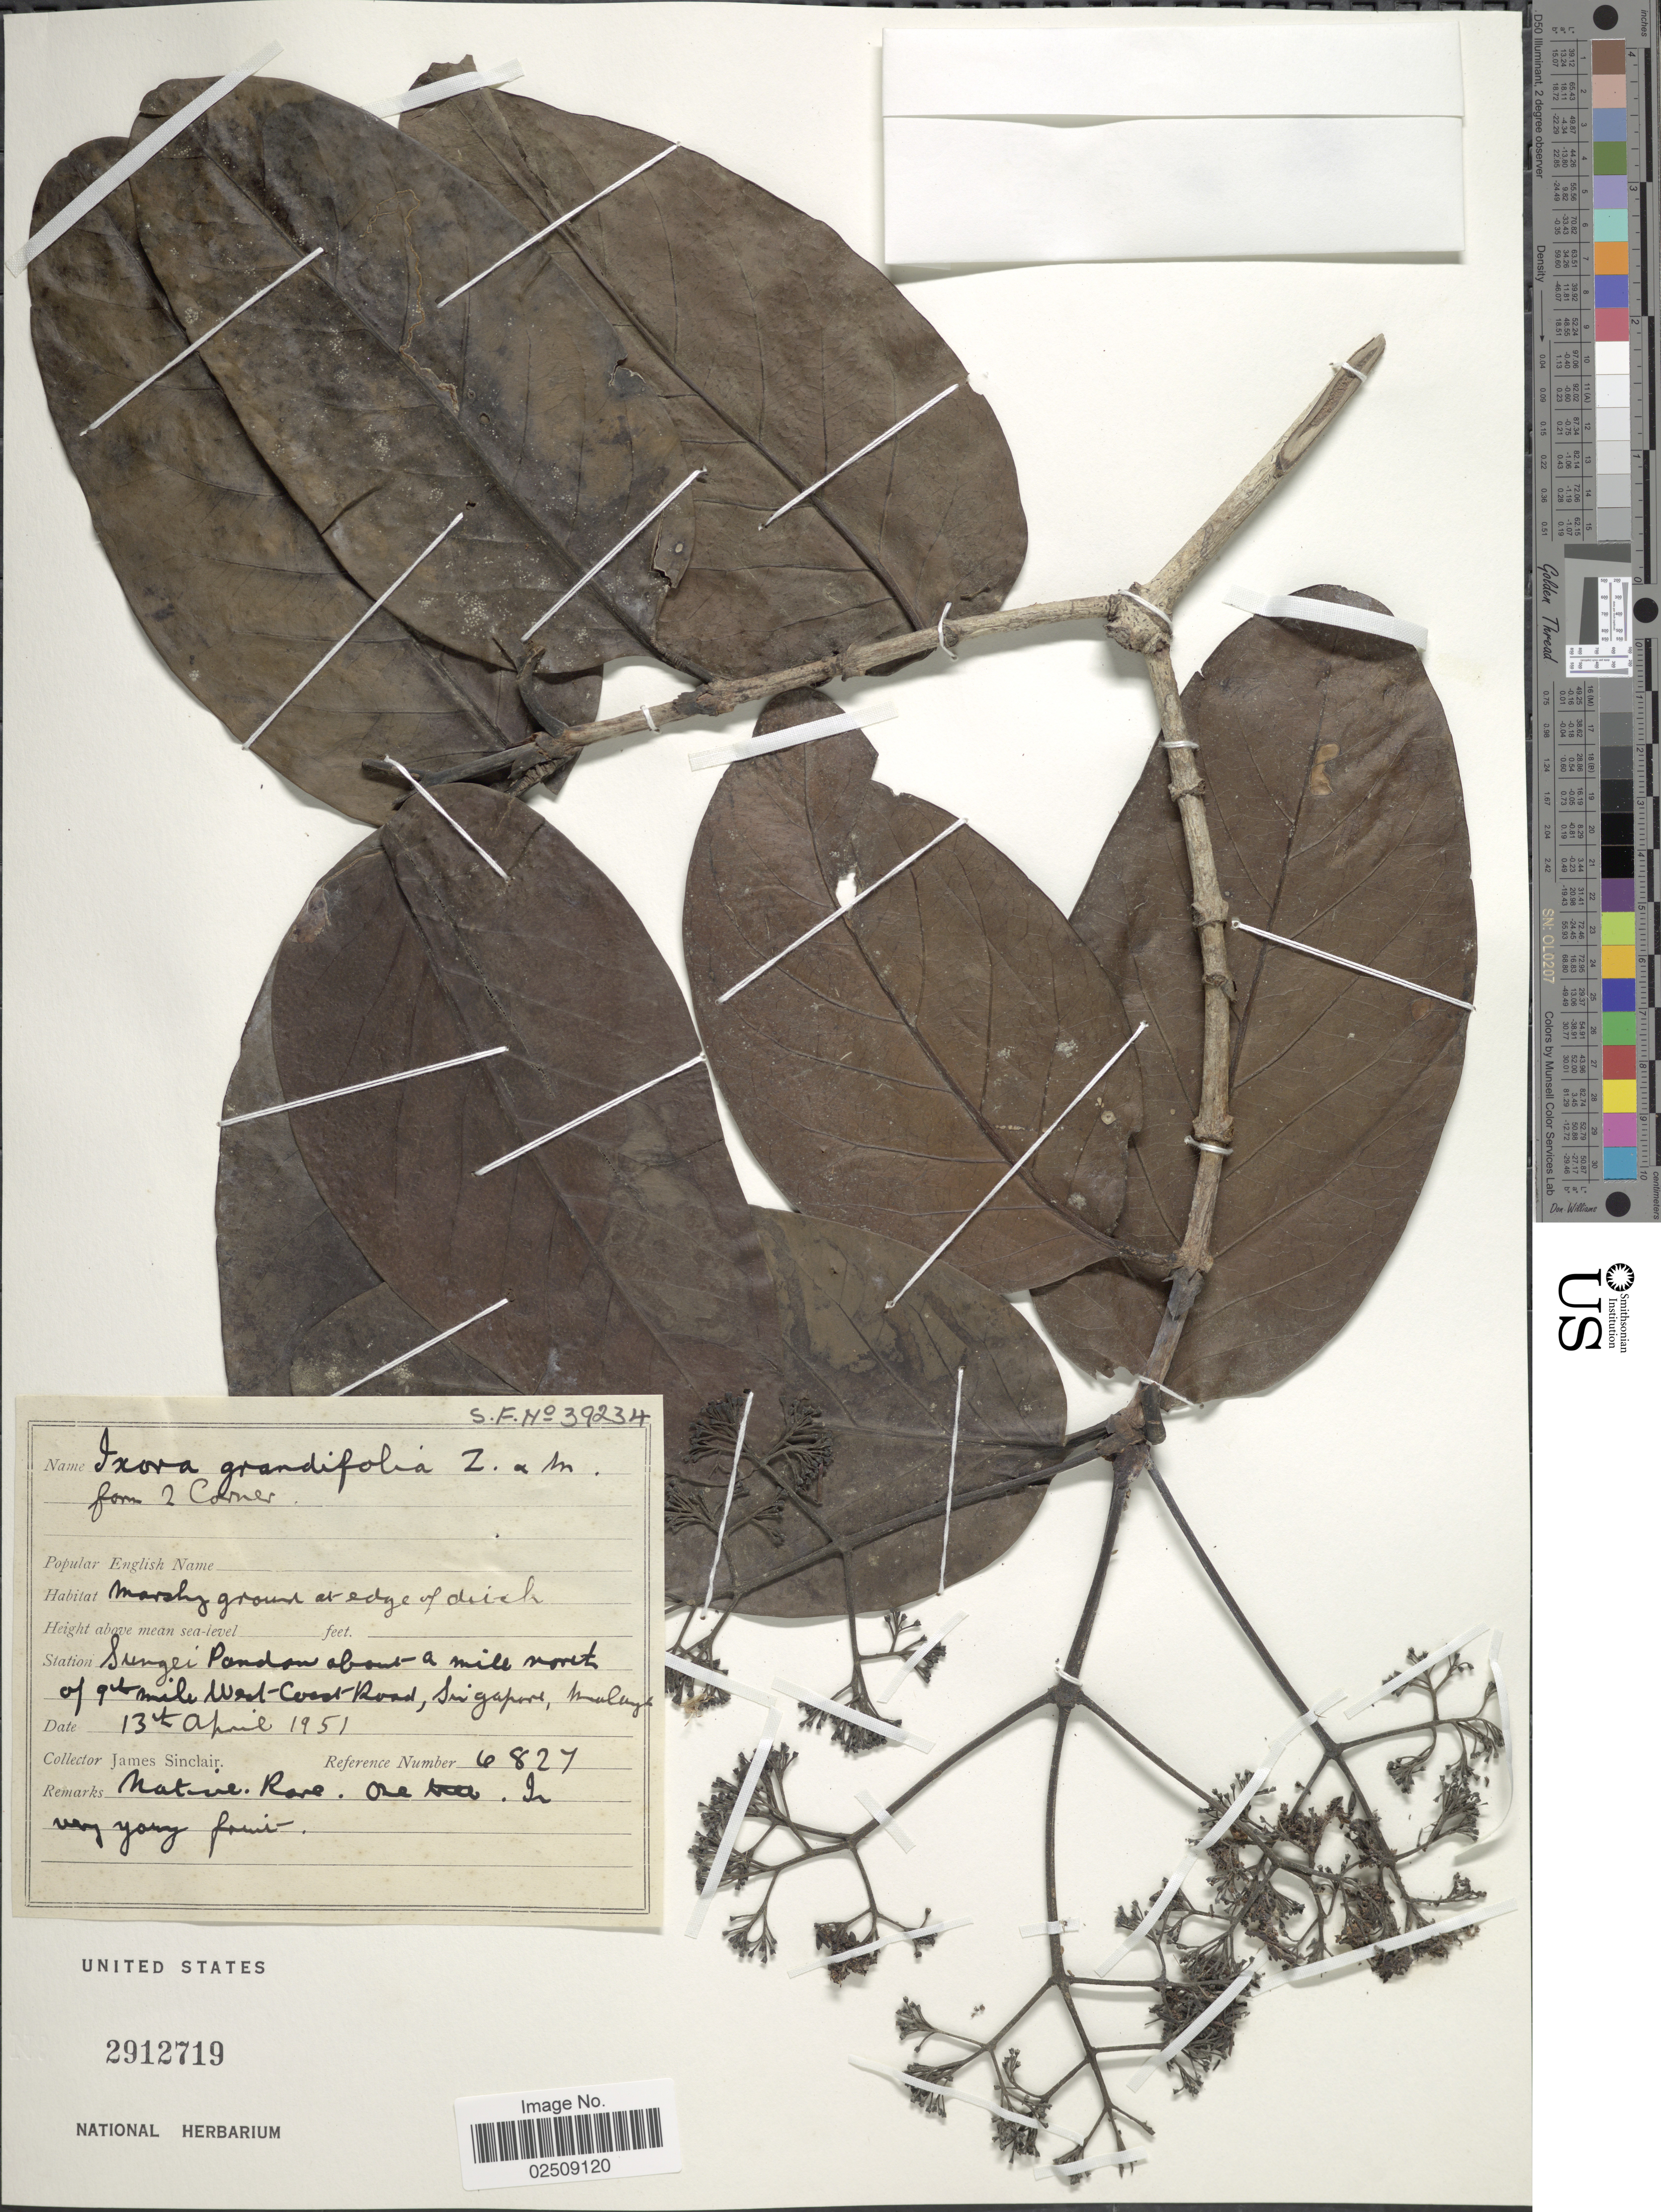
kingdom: Plantae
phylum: Tracheophyta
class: Magnoliopsida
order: Gentianales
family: Rubiaceae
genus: Ixora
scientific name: Ixora grandifolia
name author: (Blume) Zoll. & Moritzi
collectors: J. Sinclair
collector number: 6827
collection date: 1951-04-13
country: Singapore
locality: Sungei Pandan about a mile nort of 9th mile West- Coast Road, Singapore, Malaya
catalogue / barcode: US 2912719